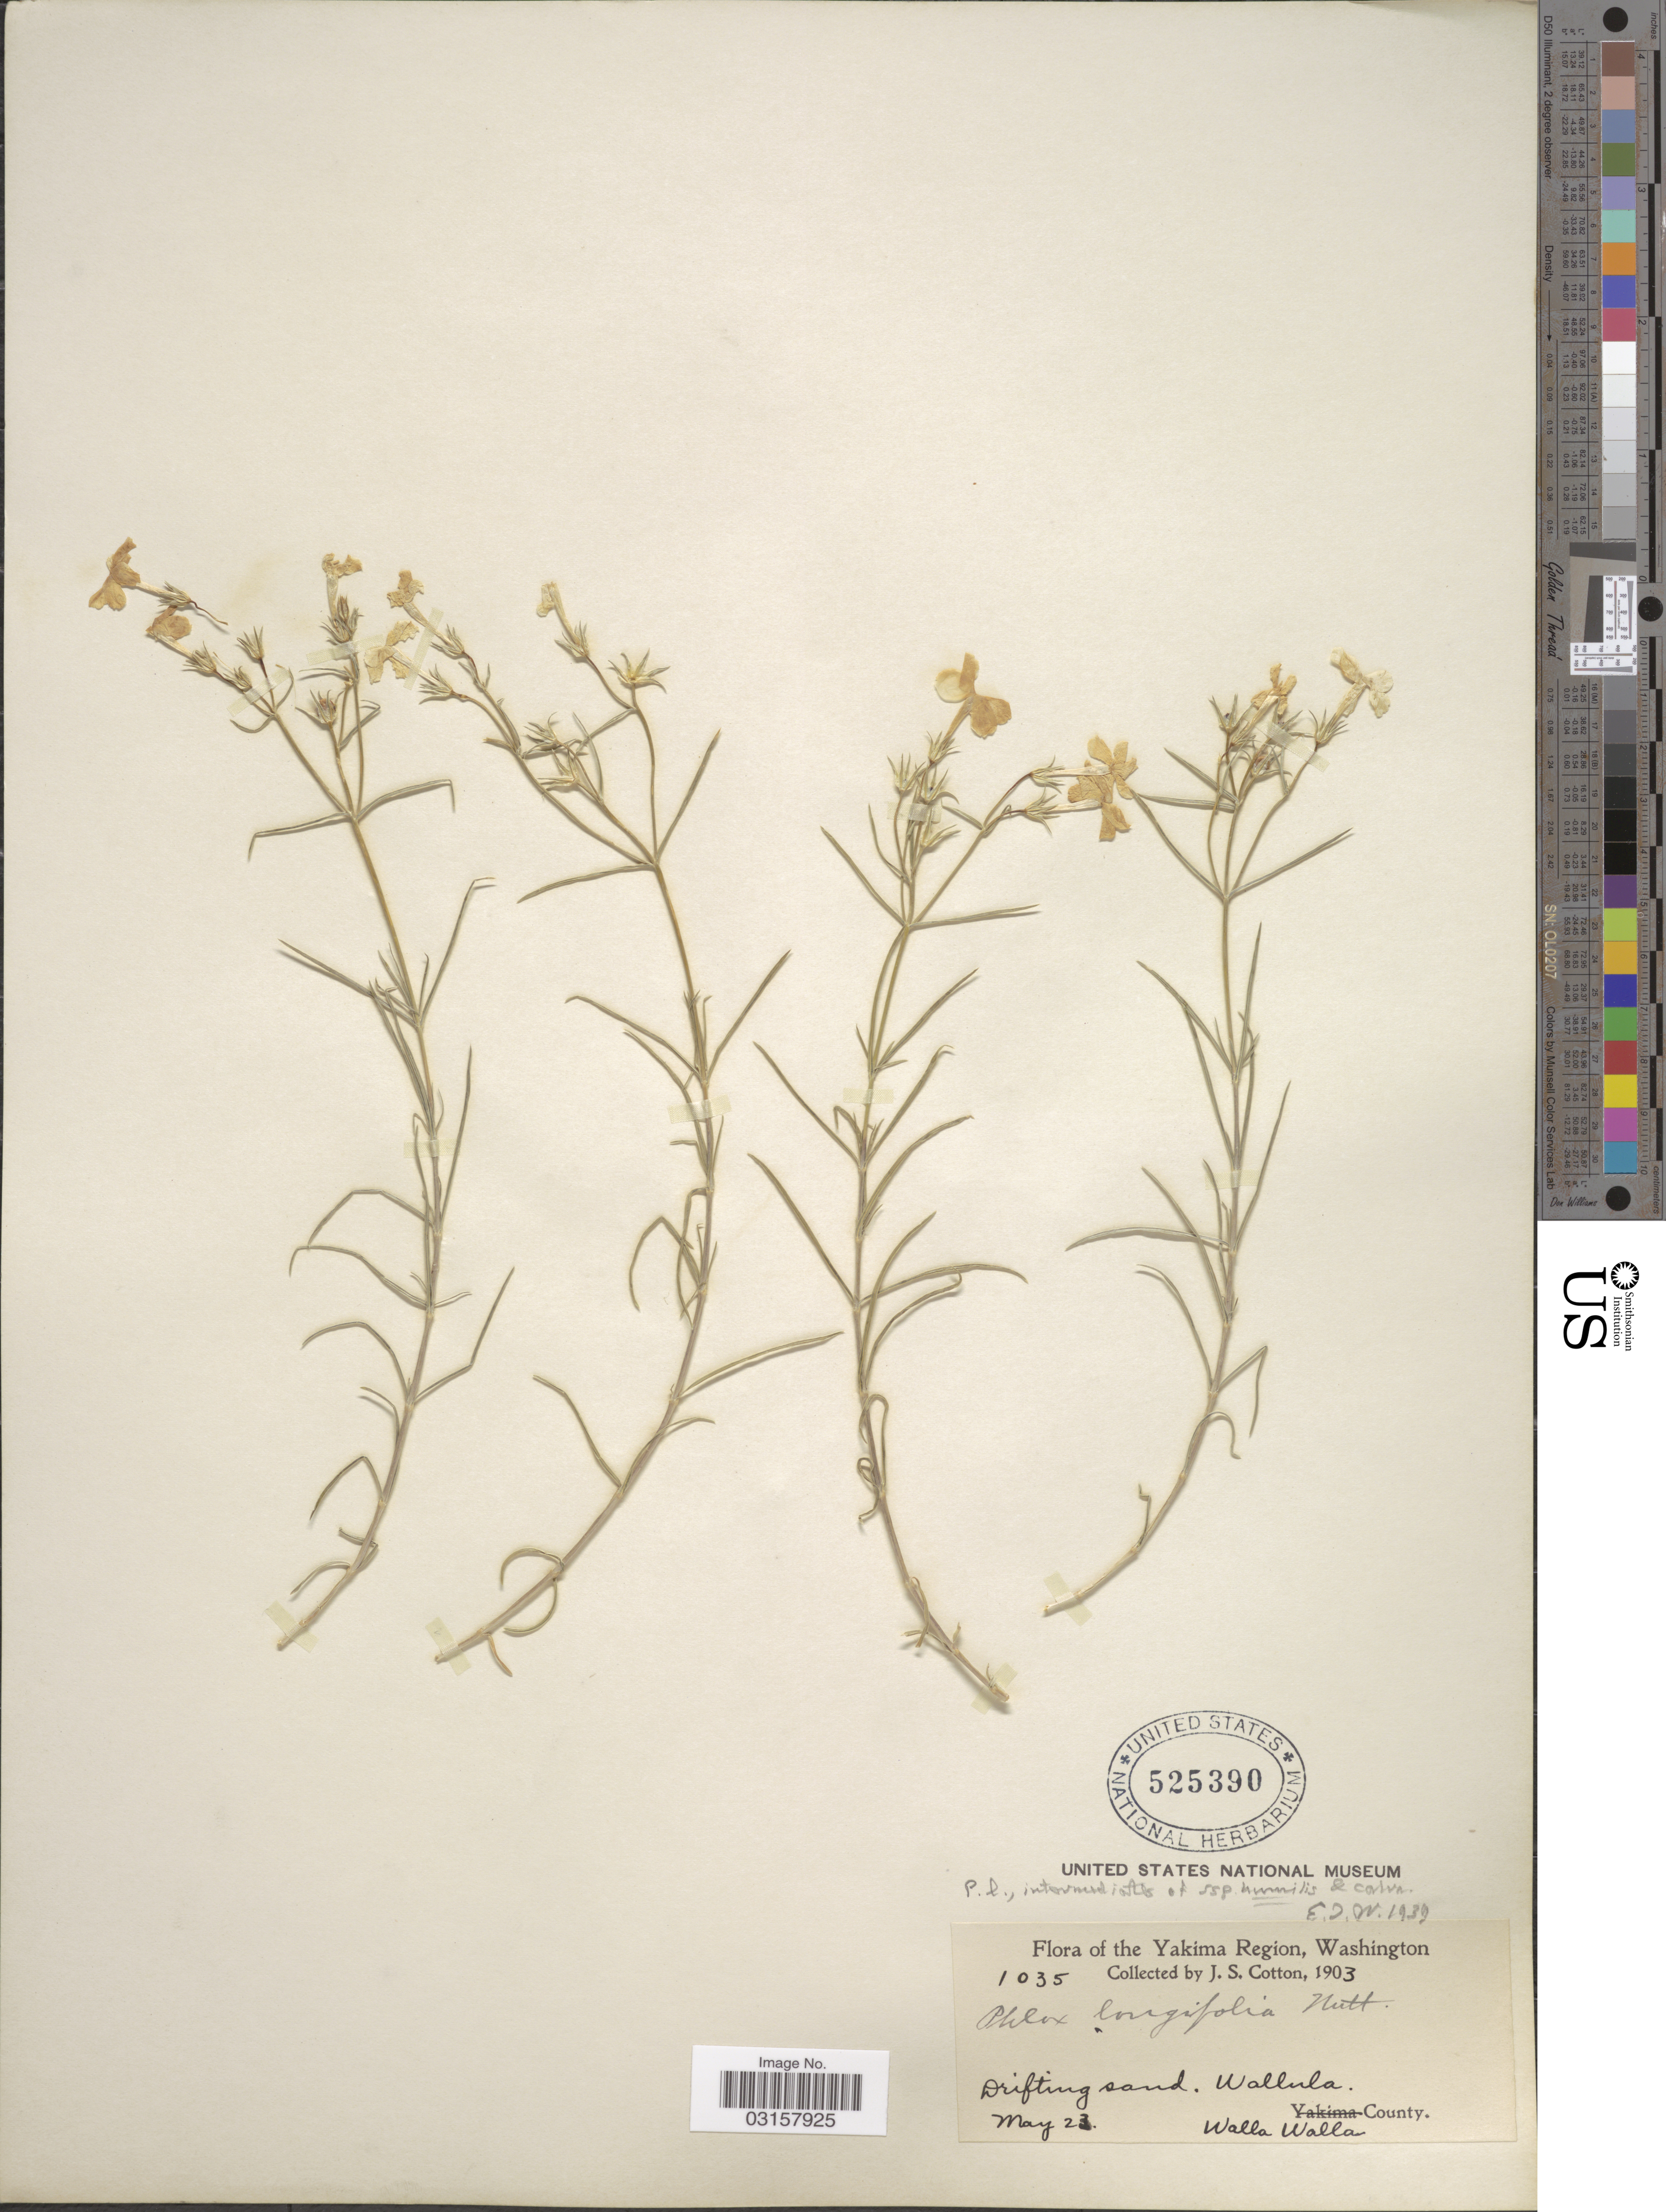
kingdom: Plantae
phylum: Tracheophyta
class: Magnoliopsida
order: Ericales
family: Polemoniaceae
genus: Phlox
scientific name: Phlox longifolia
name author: Nutt.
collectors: J. S. Cotton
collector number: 1035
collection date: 1903-05-23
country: United States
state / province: Washington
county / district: Walla Walla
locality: The Yakima Region. Wallula, Walla Walla County.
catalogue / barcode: US 525390